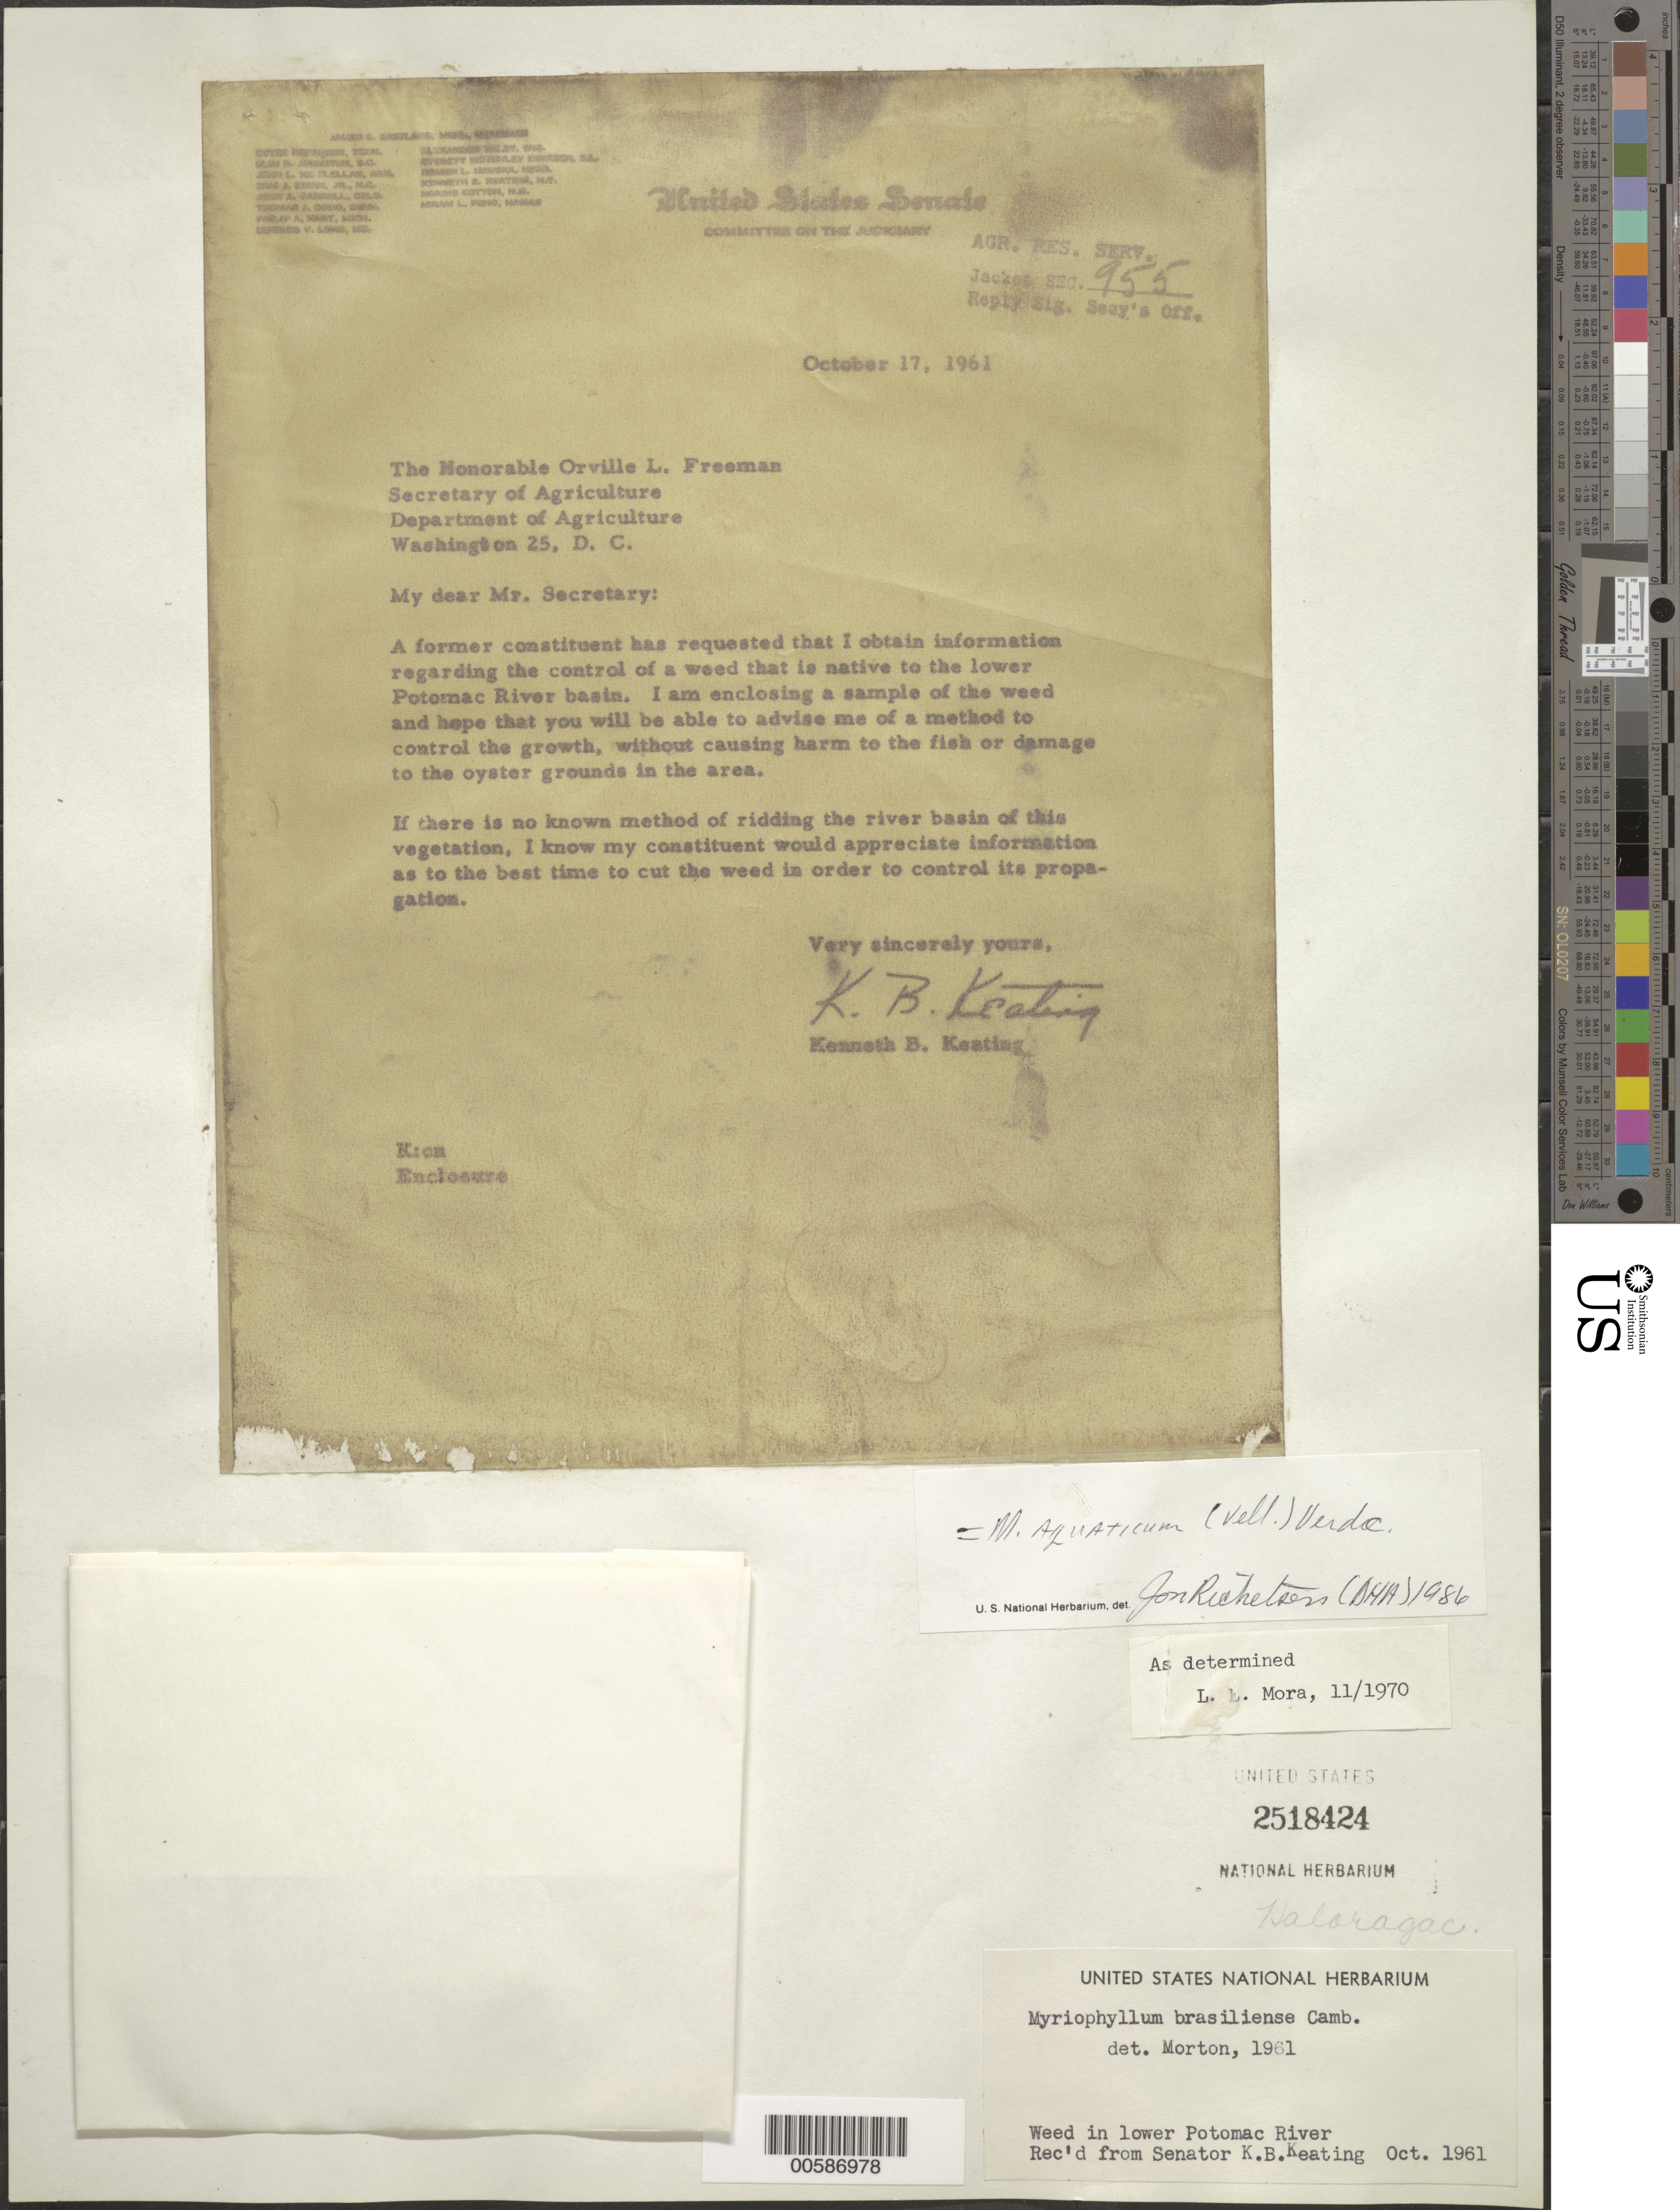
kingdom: Plantae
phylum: Tracheophyta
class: Magnoliopsida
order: Saxifragales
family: Haloragaceae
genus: Myriophyllum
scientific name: Myriophyllum aquaticum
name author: (Vell.) Verdc.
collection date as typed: Oct 1961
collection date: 1961-10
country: United States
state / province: Virginia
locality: Lower Potomac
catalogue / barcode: US 2518424